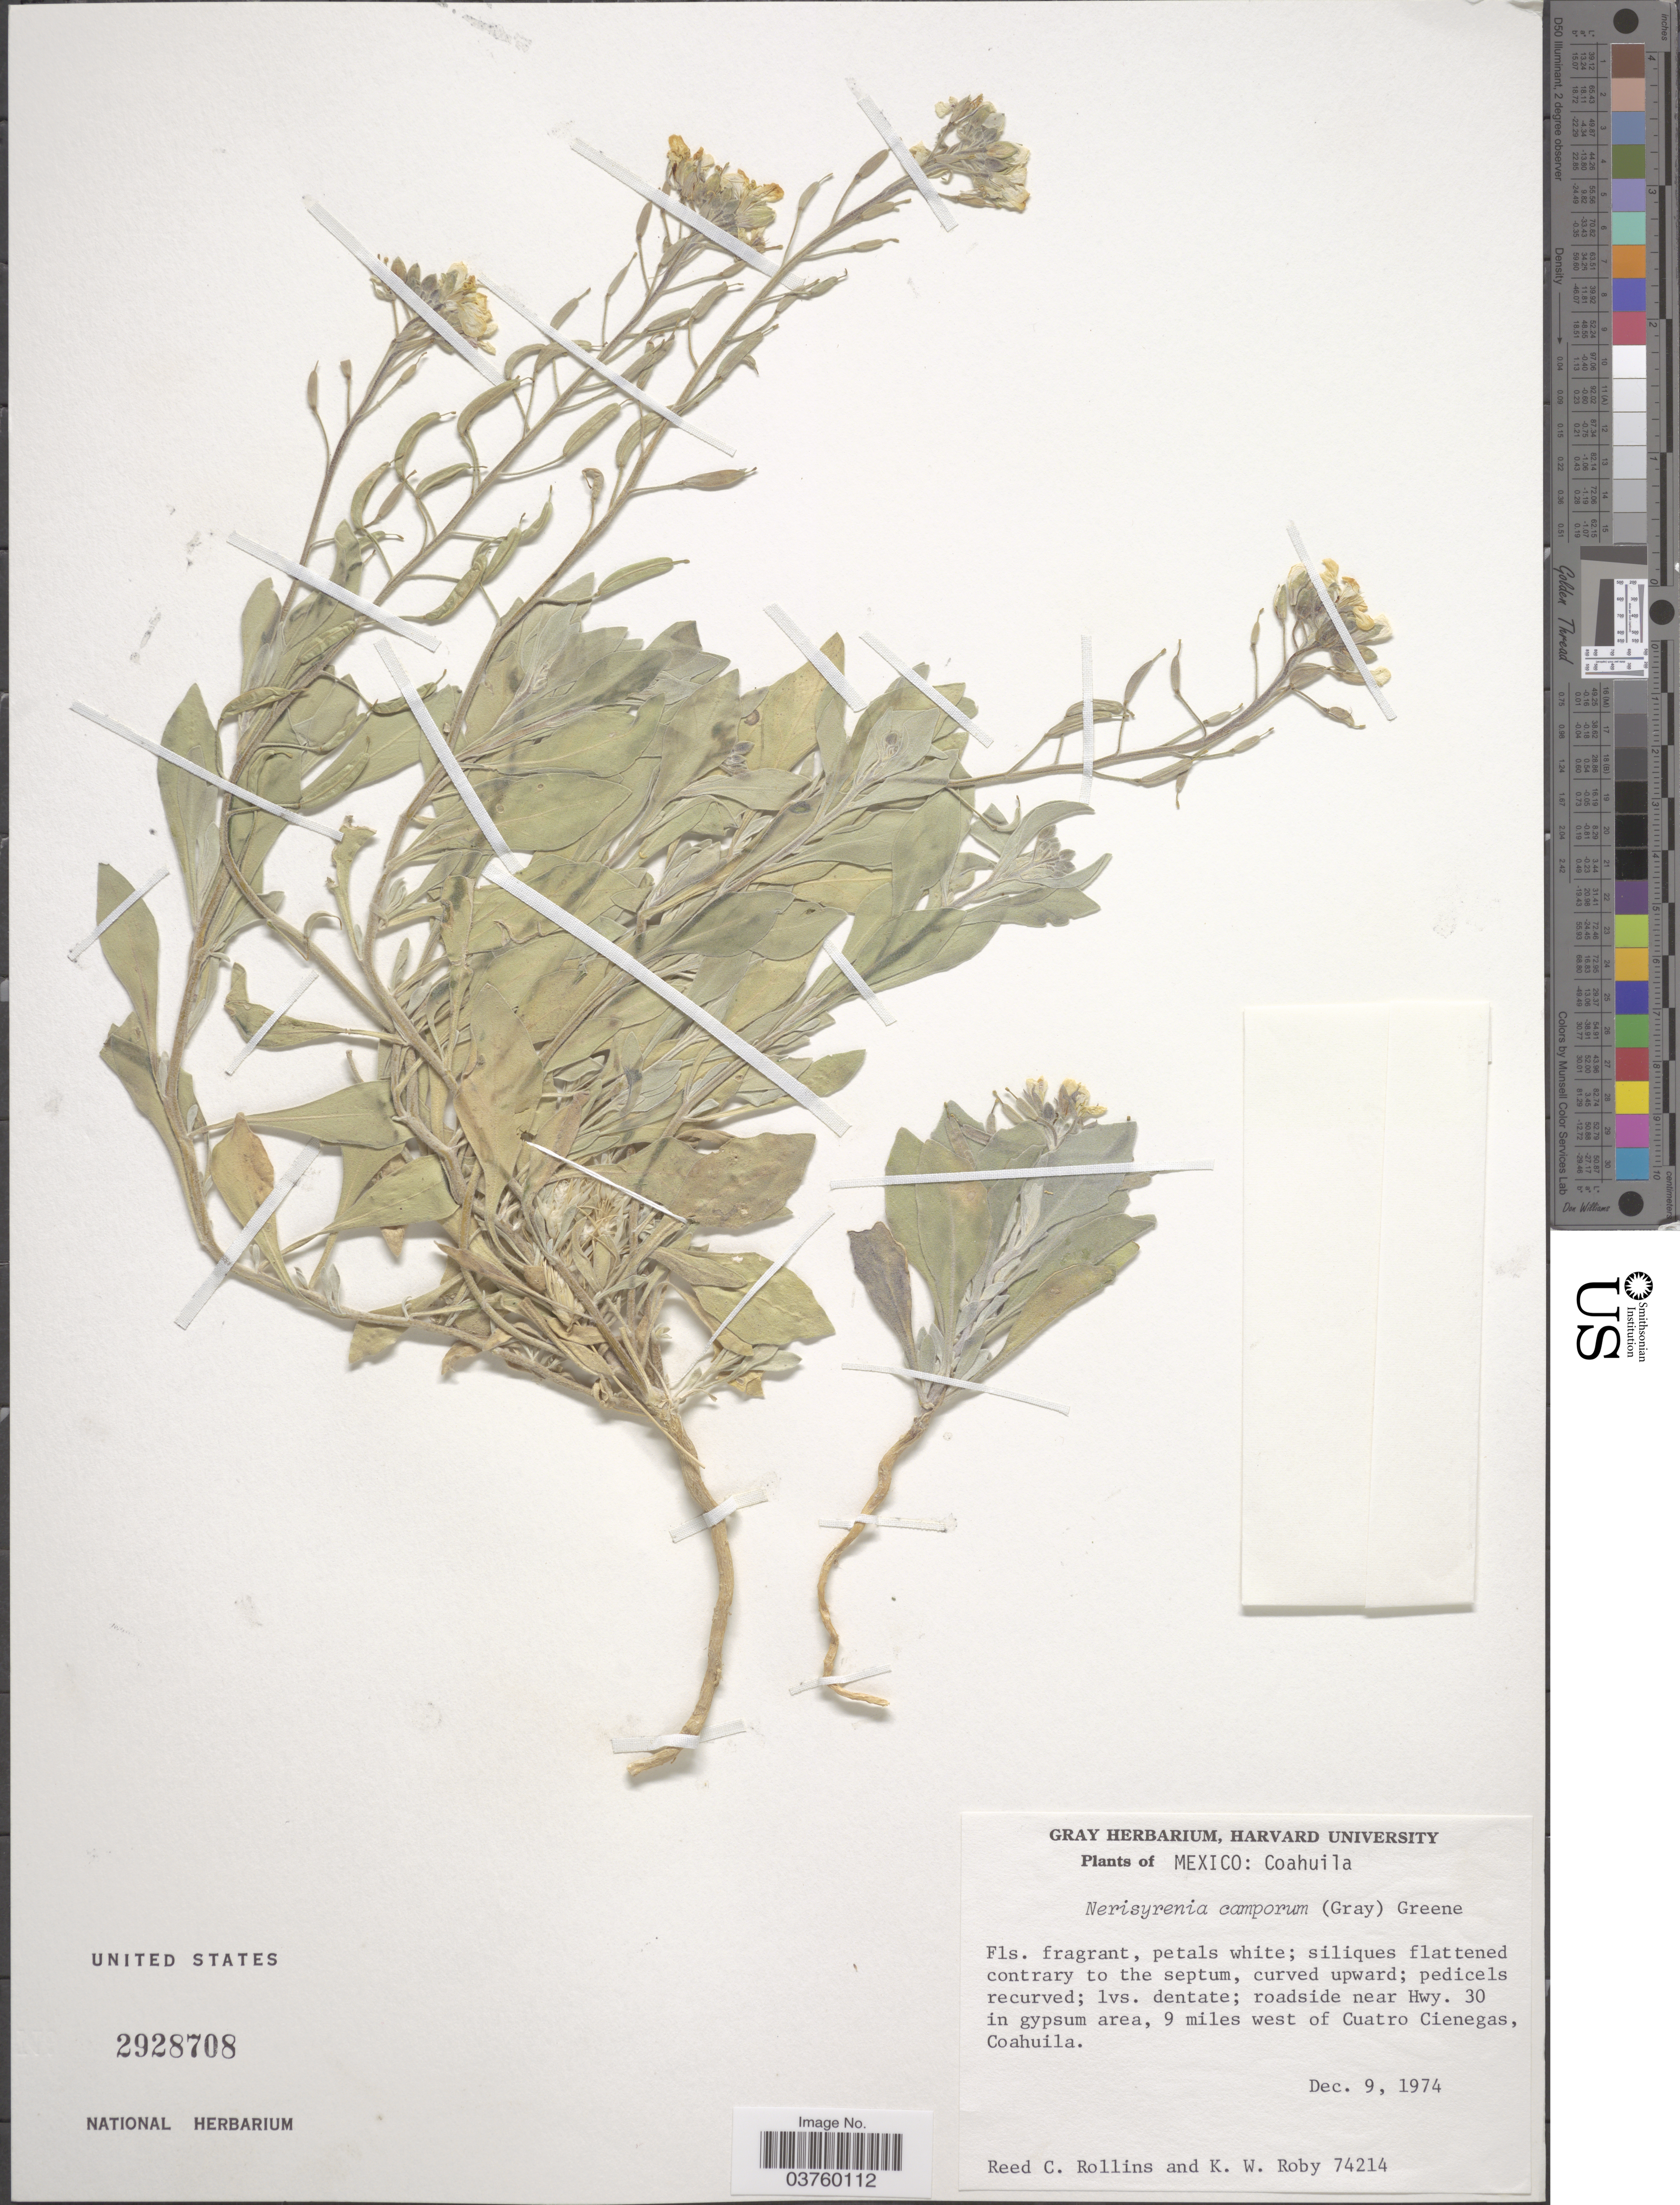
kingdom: Plantae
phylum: Tracheophyta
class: Magnoliopsida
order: Brassicales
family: Brassicaceae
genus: Nerisyrenia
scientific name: Nerisyrenia camporum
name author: (A. Gray) Greene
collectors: R. C. Rollins & K. W. Roby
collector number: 74214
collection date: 1974-12-09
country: Mexico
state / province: Coahuila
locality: Roadside near Hwy. 30 in gypsum area, 9 miles west of Cuatro Cienegas.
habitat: in gypsum area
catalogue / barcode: US 2928708